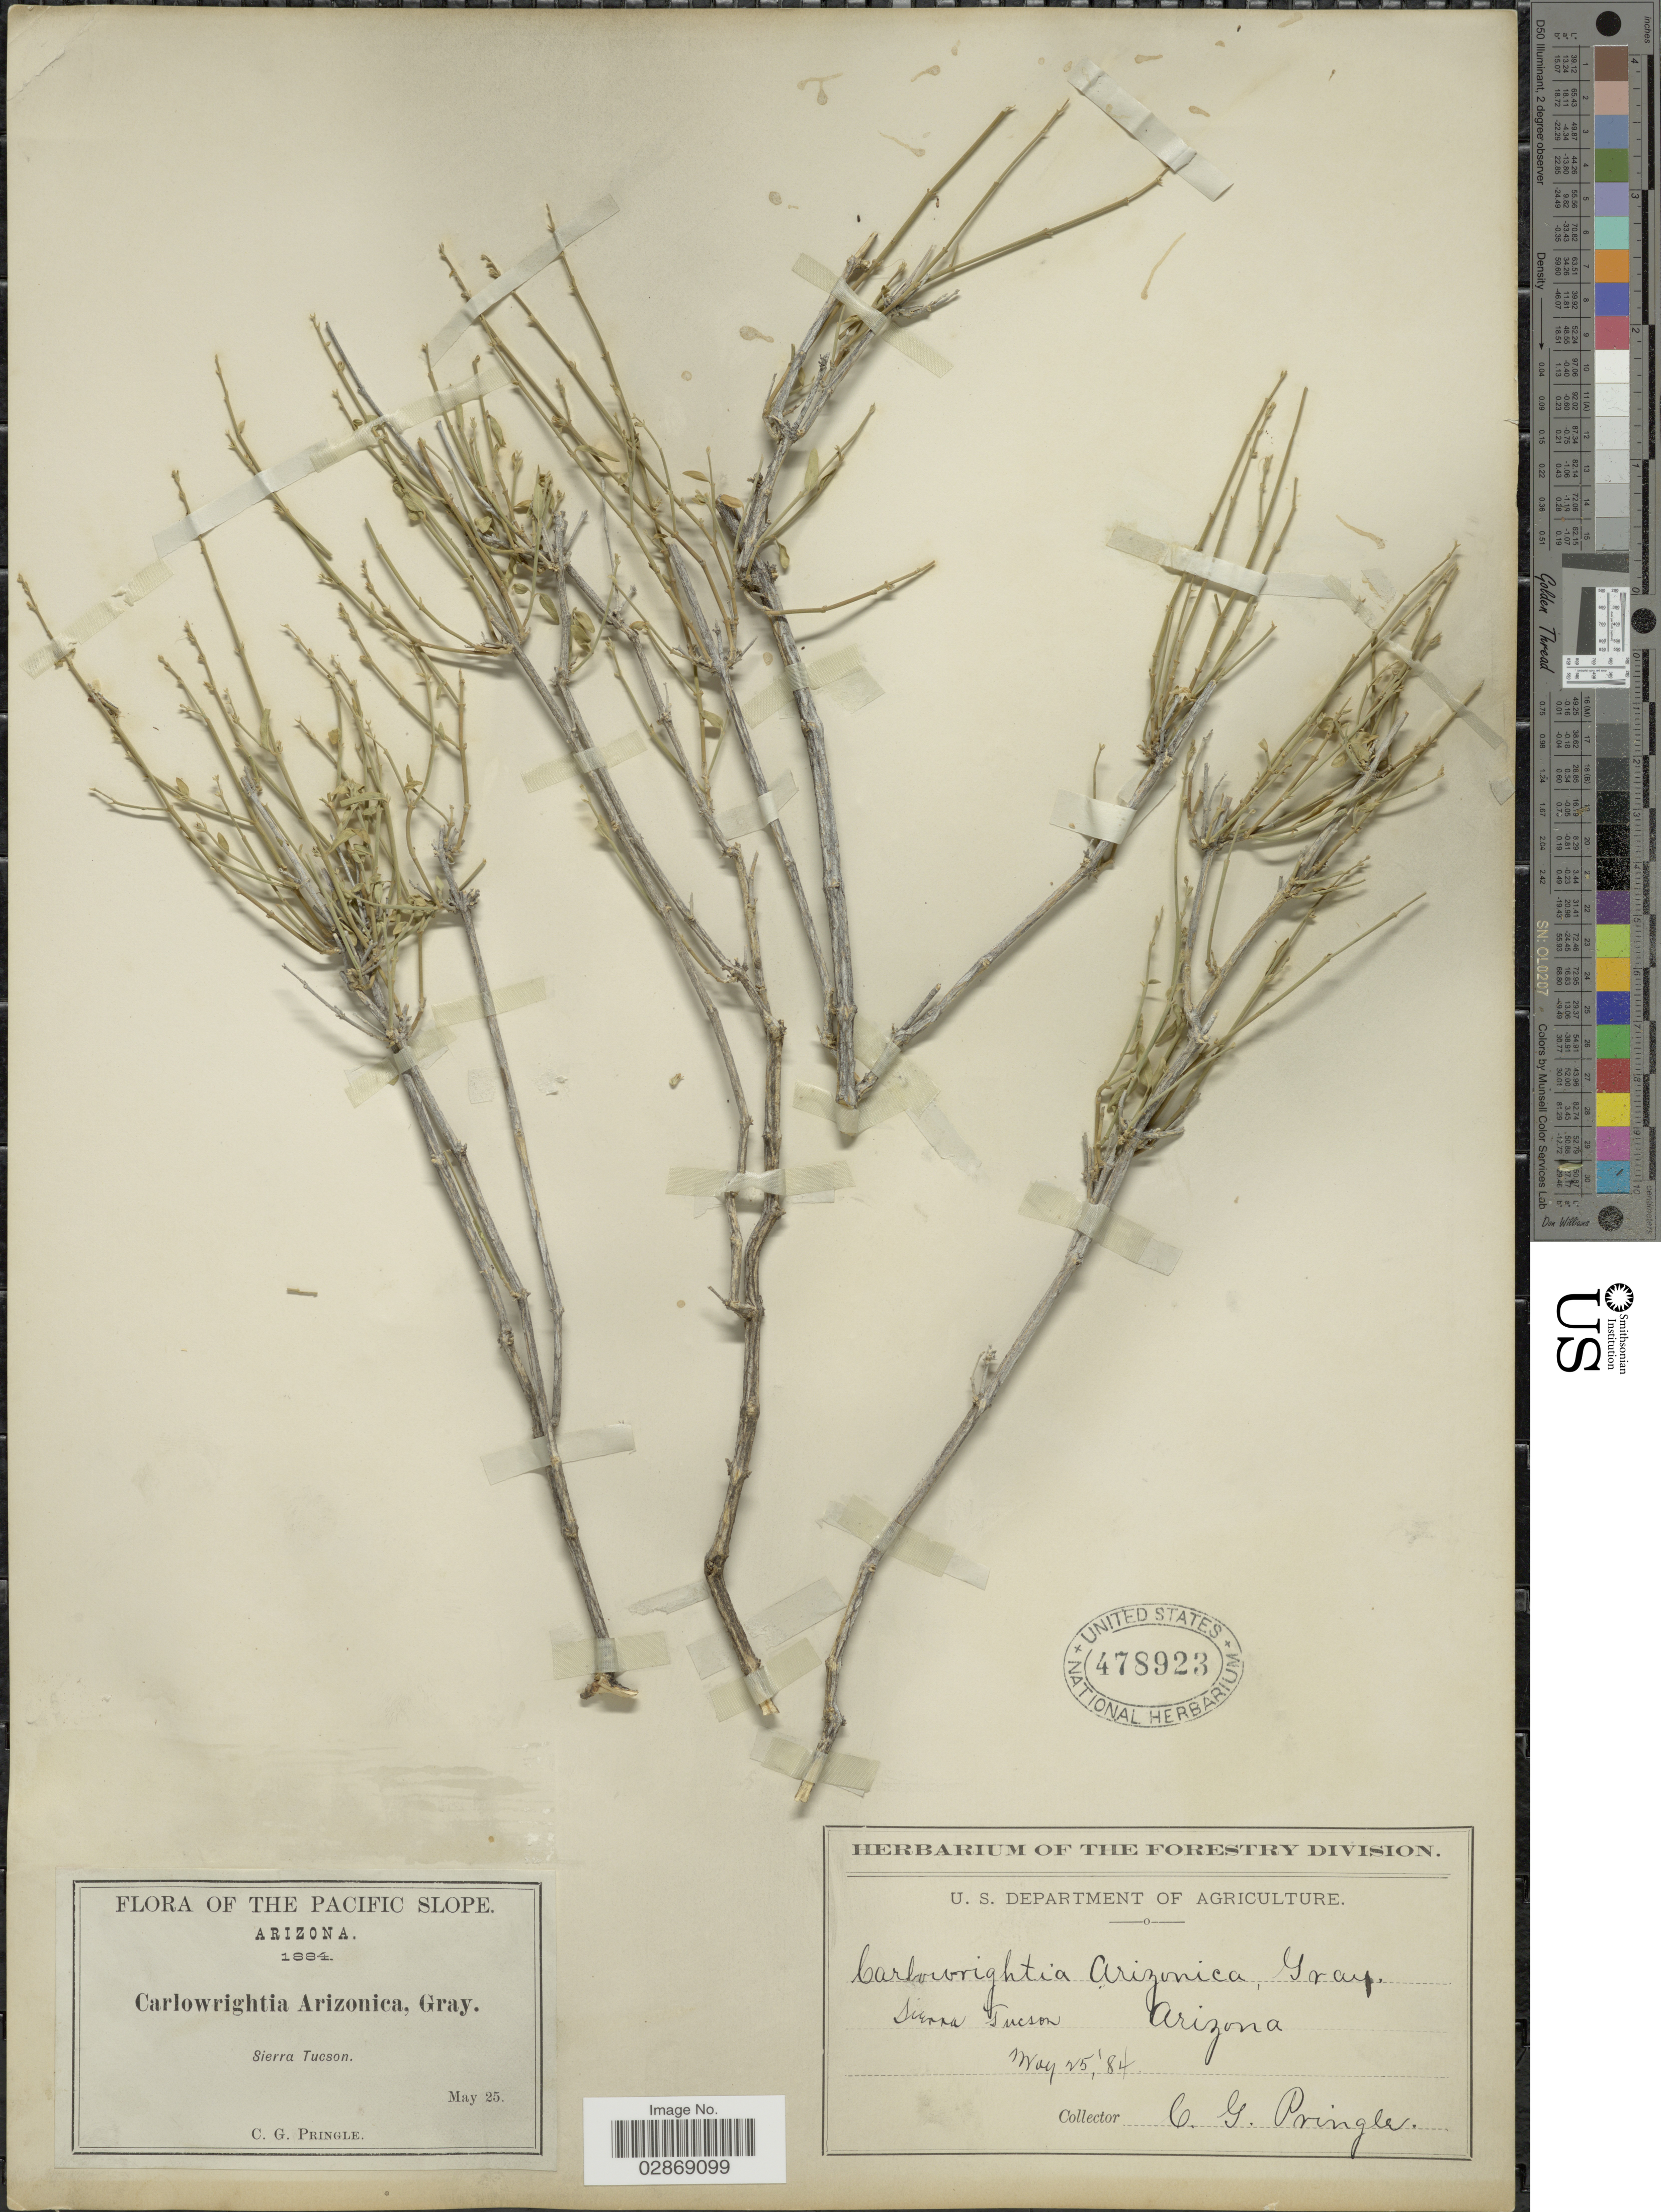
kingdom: Plantae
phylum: Tracheophyta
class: Magnoliopsida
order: Lamiales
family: Acanthaceae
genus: Carlowrightia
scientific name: Carlowrightia arizonica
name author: A. Gray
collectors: C. G. Pringle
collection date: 1884-05-25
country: United States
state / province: Arizona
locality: The Pacific Slope. Sierra Tucson.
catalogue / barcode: US 478923